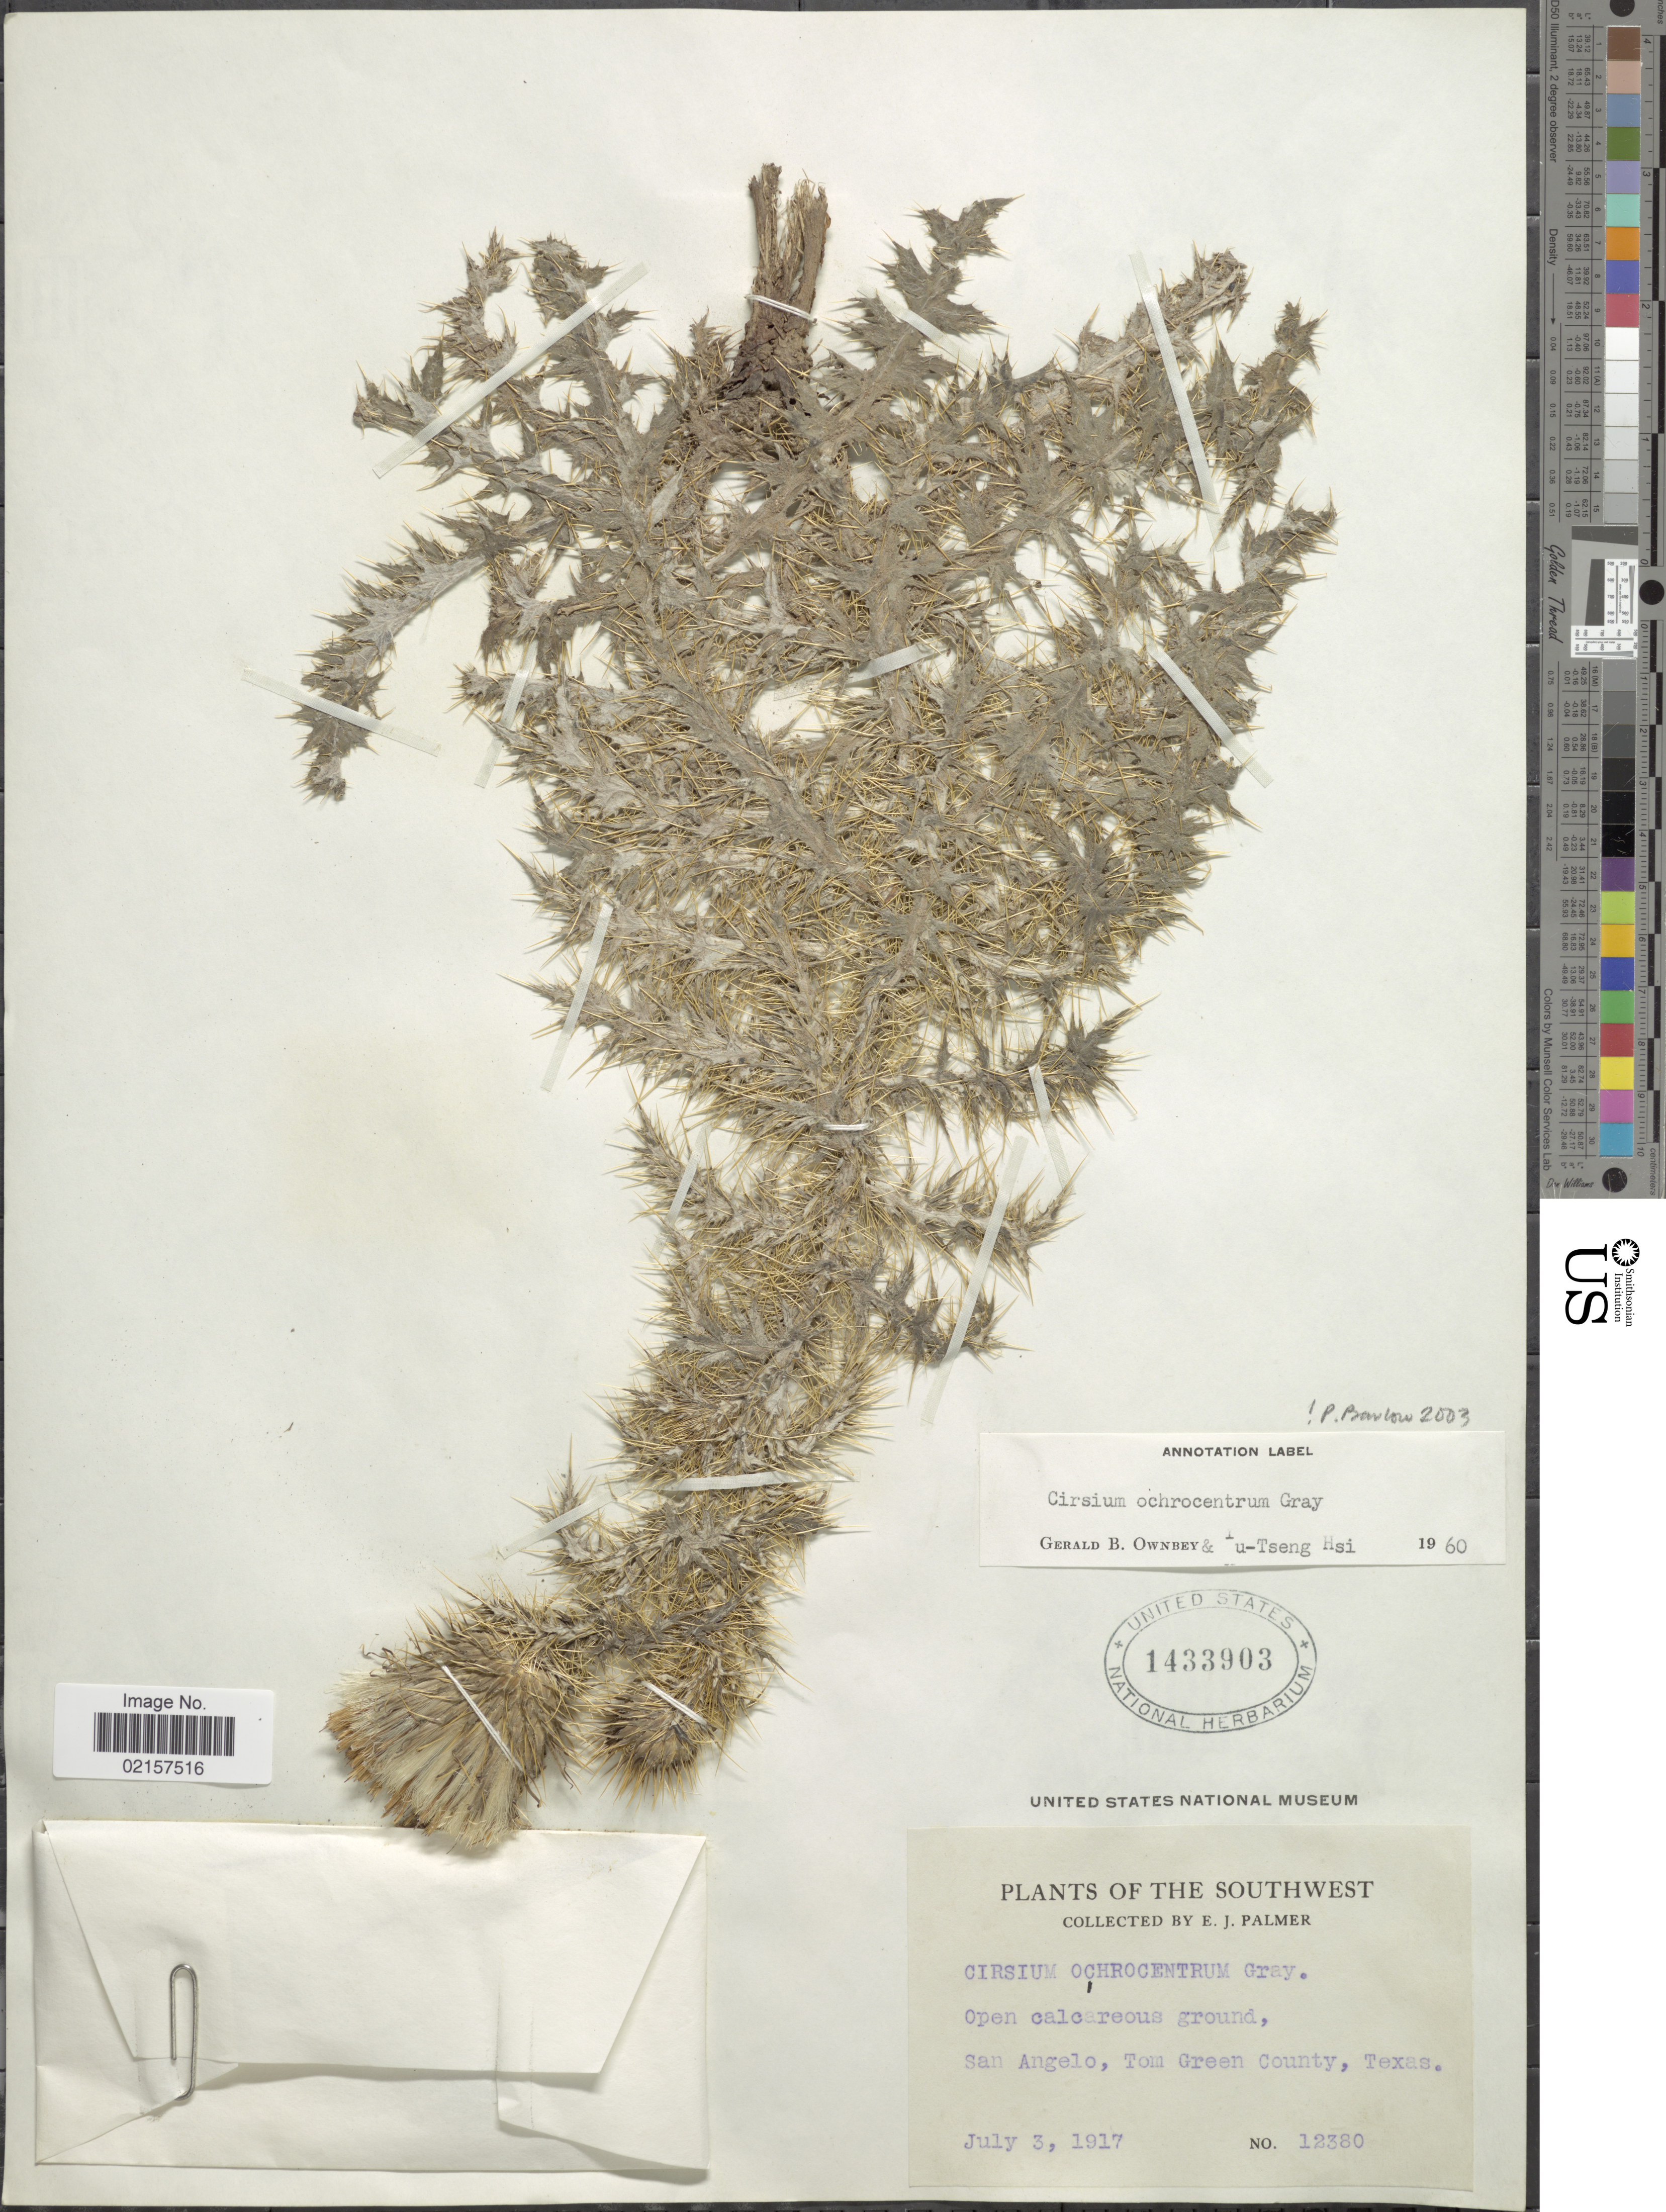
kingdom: Plantae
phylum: Tracheophyta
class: Magnoliopsida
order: Asterales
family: Asteraceae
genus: Cirsium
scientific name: Cirsium ochrocentrum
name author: A. Gray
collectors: E. J. Palmer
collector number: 12380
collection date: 1917-07-03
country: United States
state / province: Texas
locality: Southwest, open calcareous ground, San Angelo, Tom Green County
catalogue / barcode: US 1433903